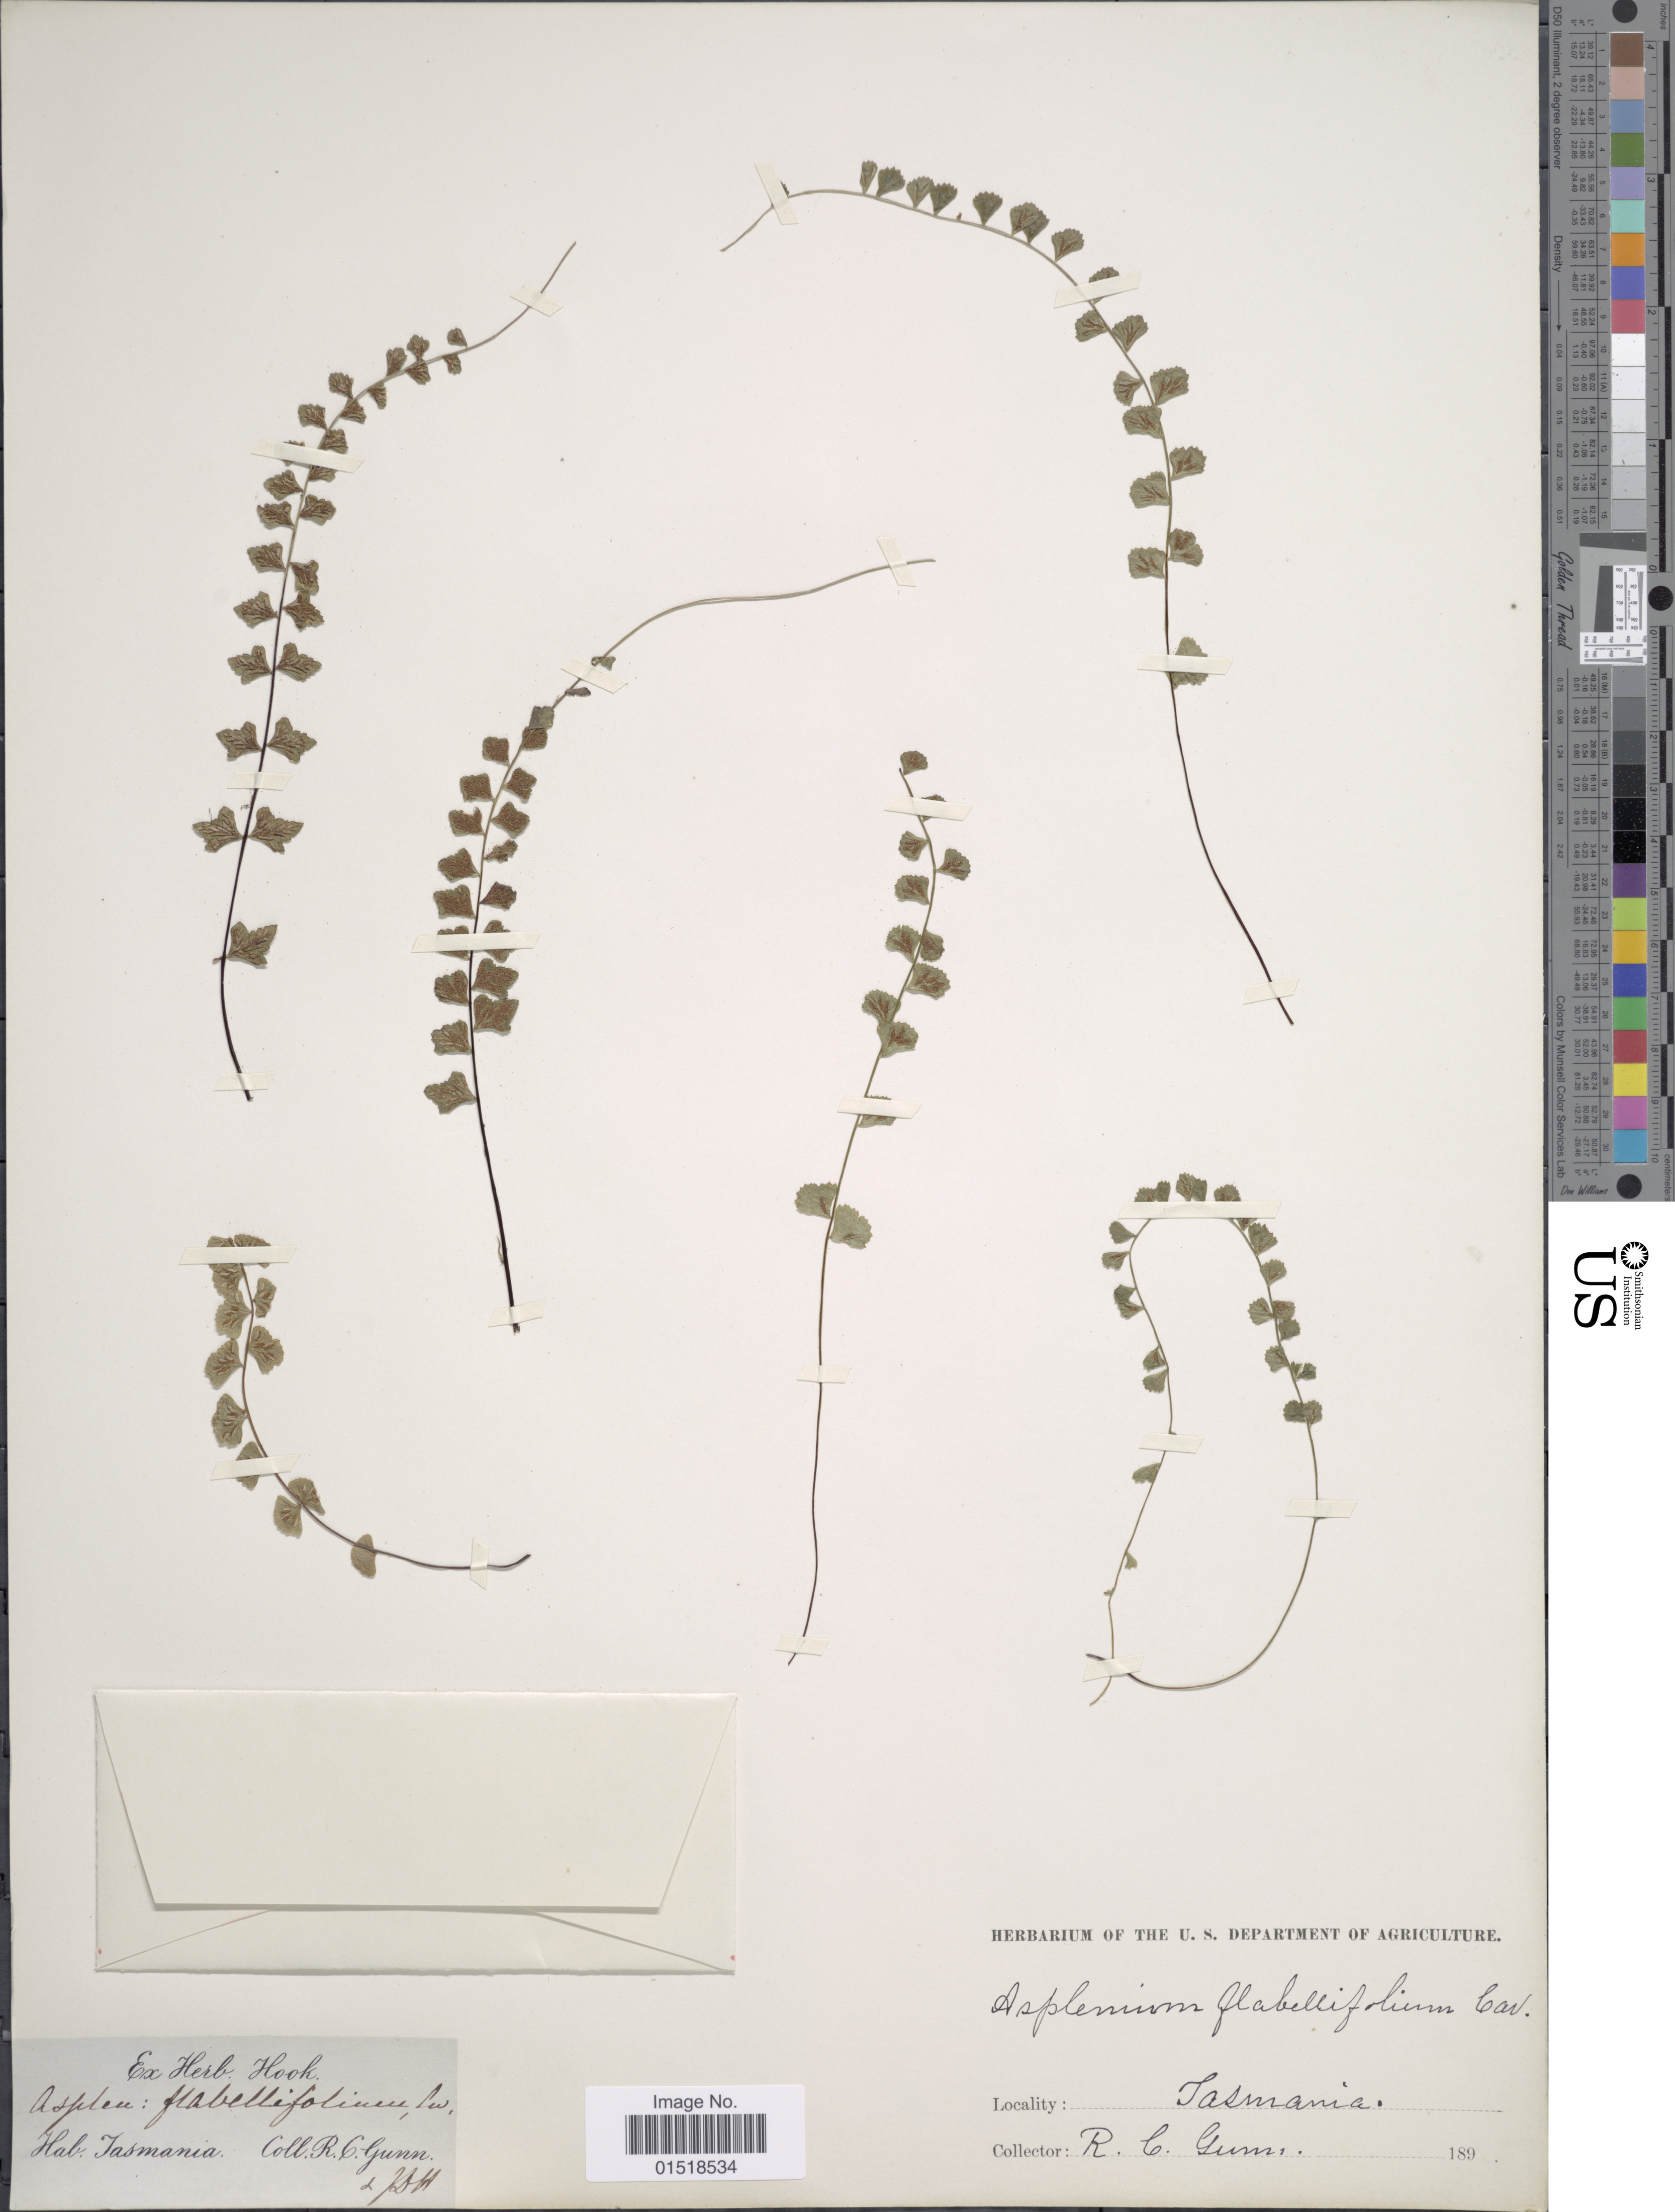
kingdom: Plantae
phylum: Tracheophyta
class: Polypodiopsida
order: Polypodiales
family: Aspleniaceae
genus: Asplenium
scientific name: Asplenium flabellifolium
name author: Cav.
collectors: R. Gunn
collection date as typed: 189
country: Australia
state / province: Tasmania